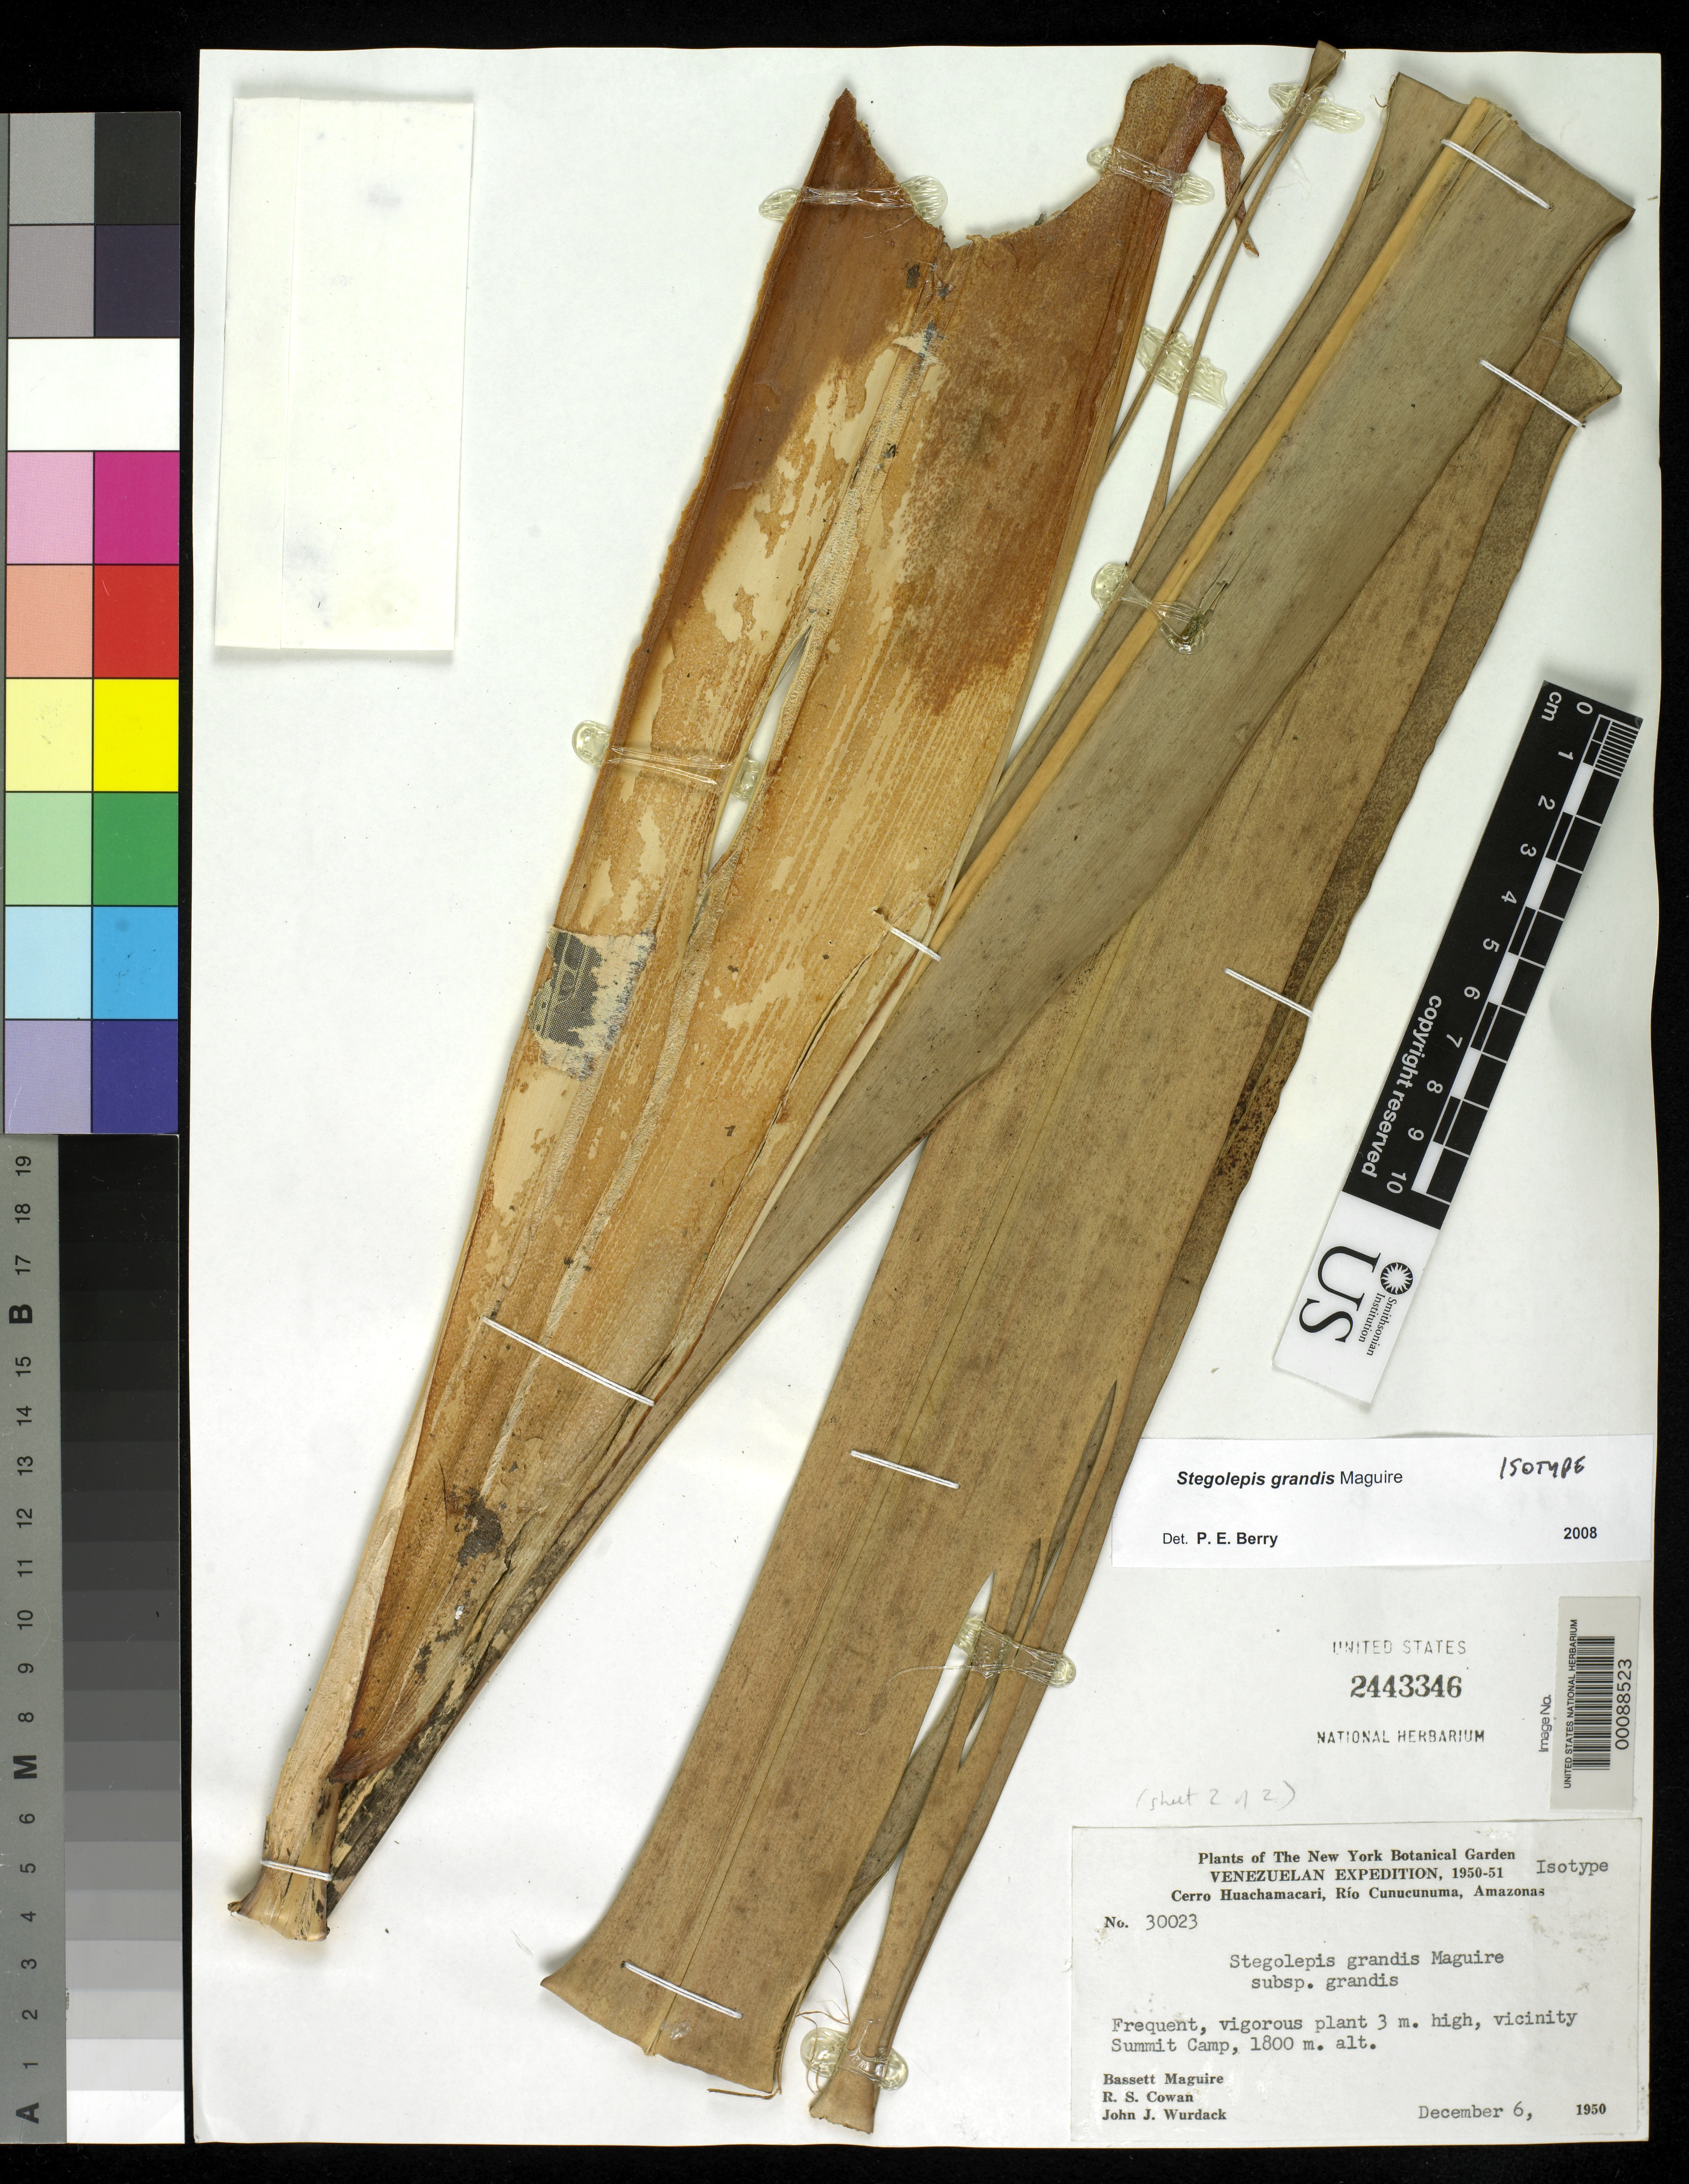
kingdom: Plantae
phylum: Tracheophyta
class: Liliopsida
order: Poales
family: Rapateaceae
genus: Stegolepis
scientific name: Stegolepis grandis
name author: Maguire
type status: Isotype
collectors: B. Maguire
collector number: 30023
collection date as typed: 06 Dec 1950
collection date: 1950-12-06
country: Venezuela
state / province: Amazonas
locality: Cerro Huachama-Cari.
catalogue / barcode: US 2443346